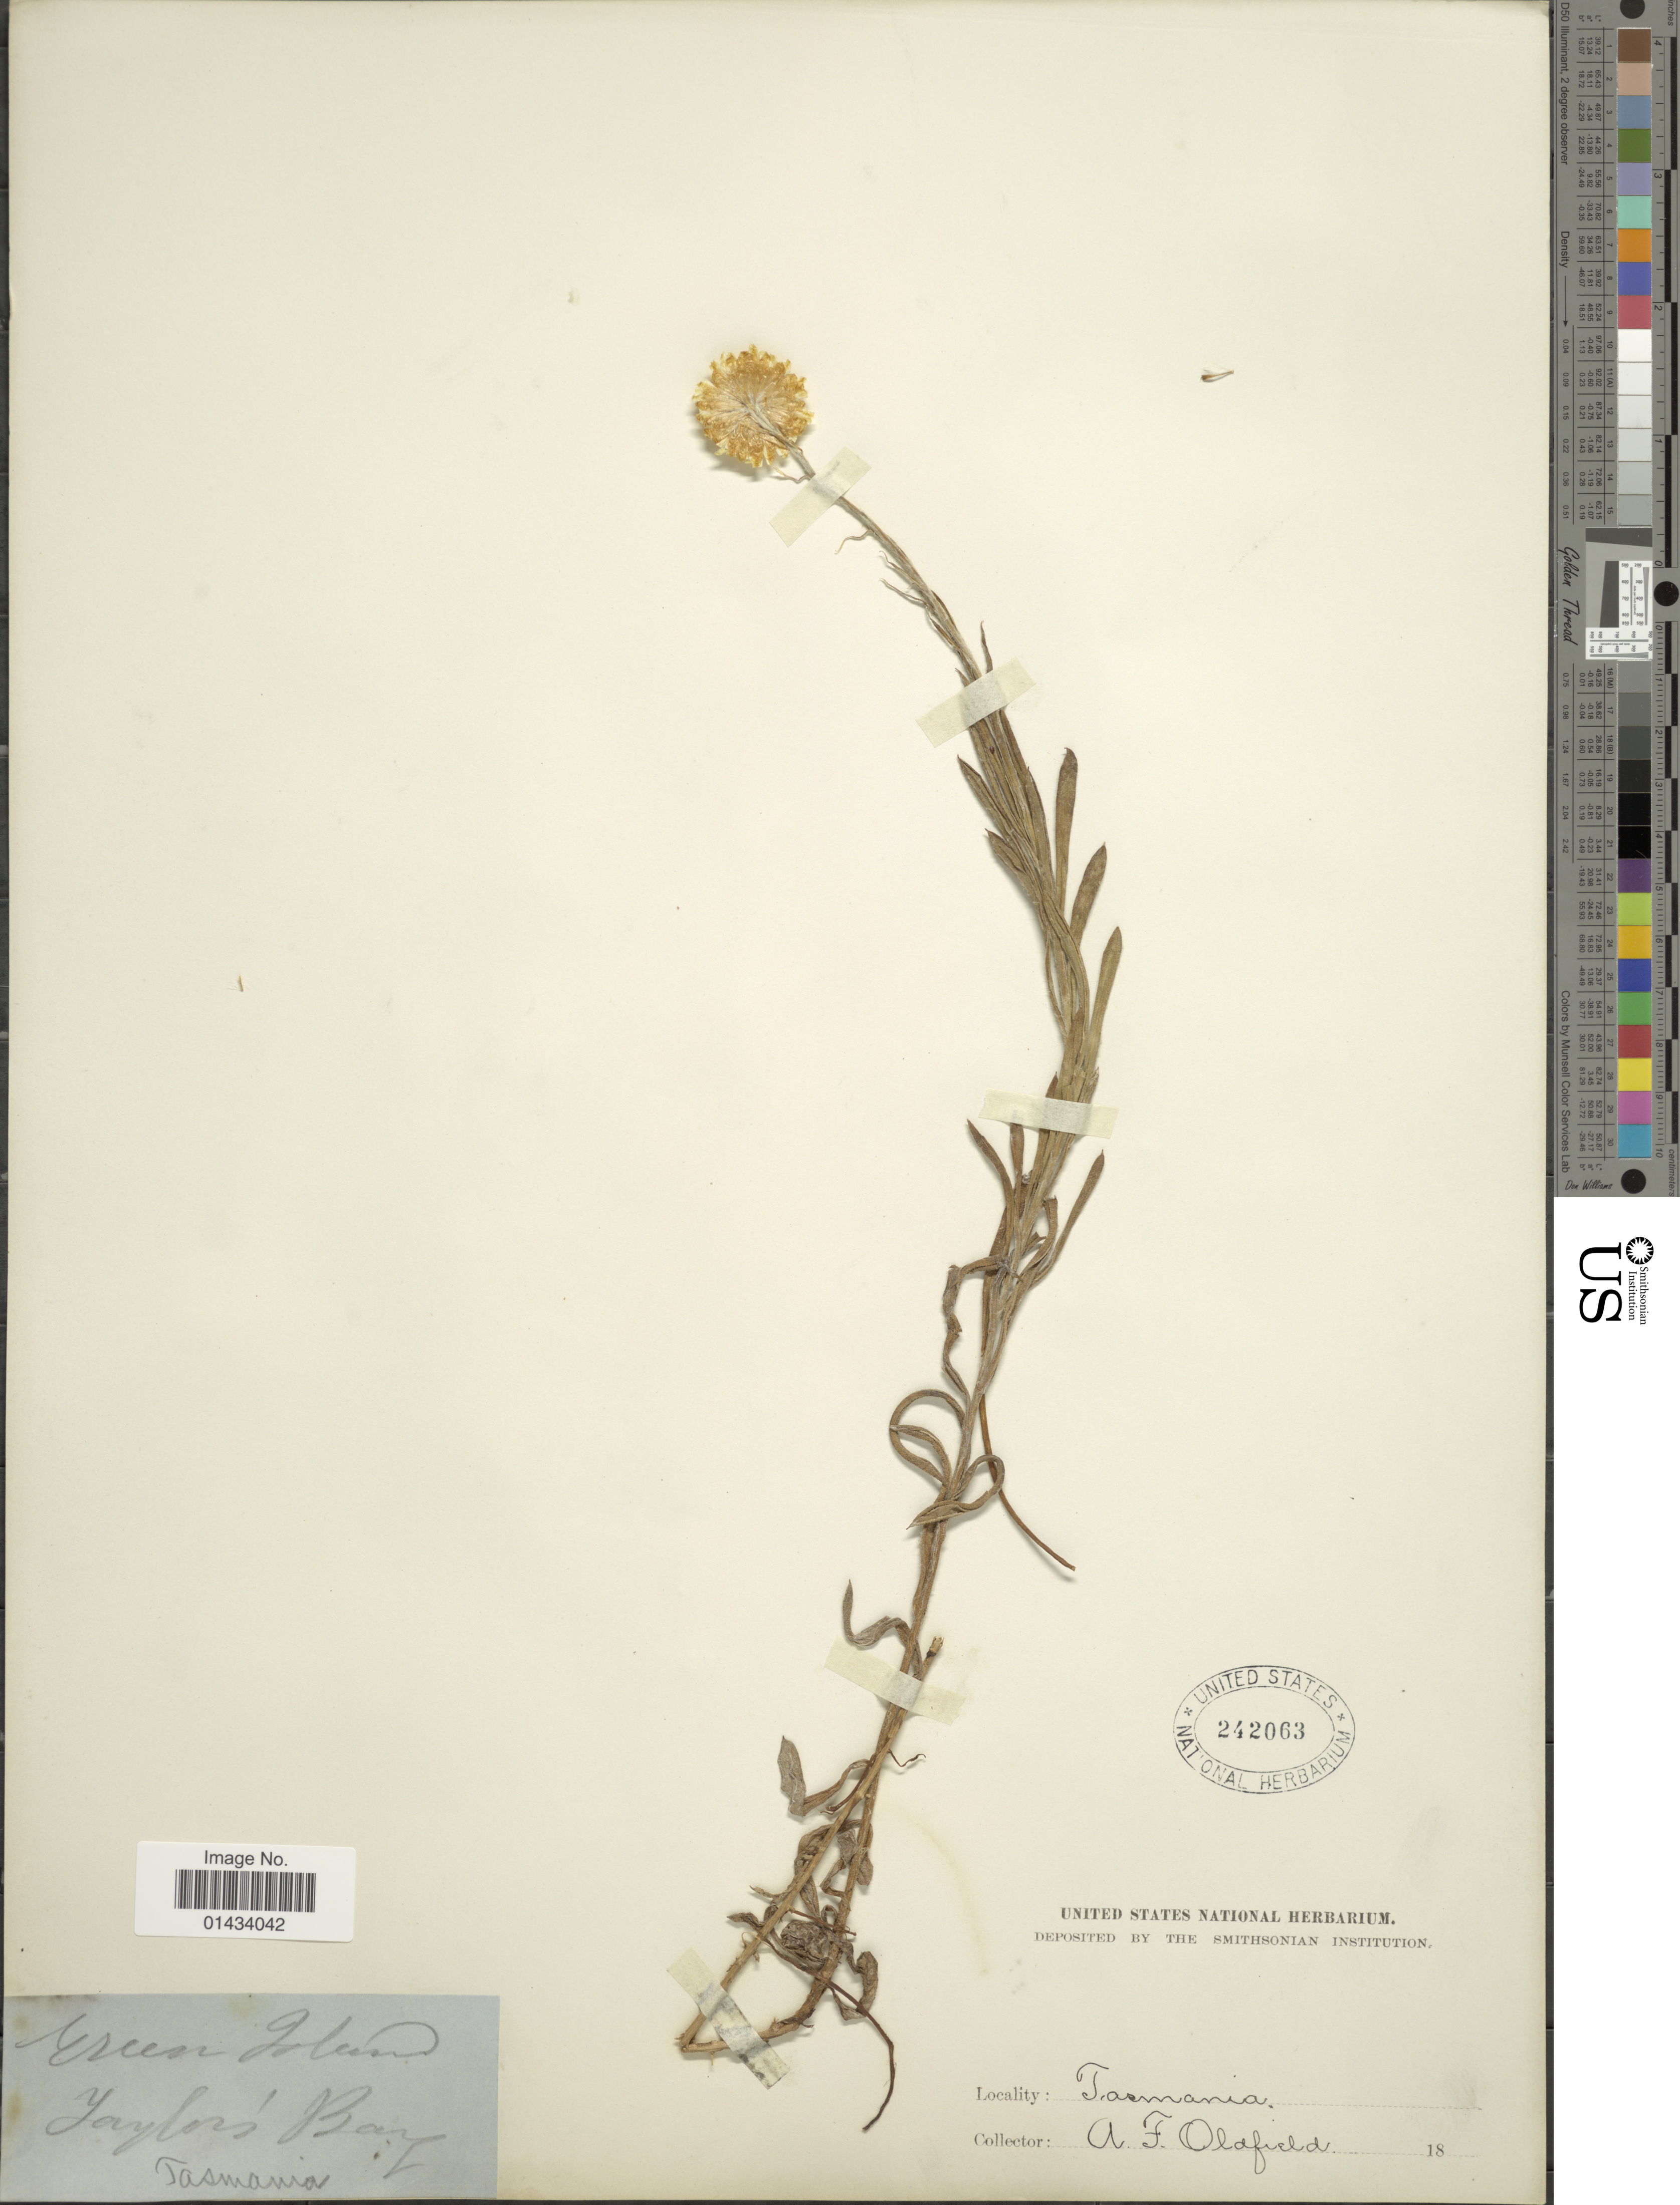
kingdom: Plantae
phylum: Tracheophyta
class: Magnoliopsida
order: Asterales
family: Asteraceae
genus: Coronidium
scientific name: Coronidium scorpioides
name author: (Labill.) Paul G. Wilson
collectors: A. Oldfield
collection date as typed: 18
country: Australia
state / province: Tasmania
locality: Green Island, Taylor's Bay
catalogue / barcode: US 242063